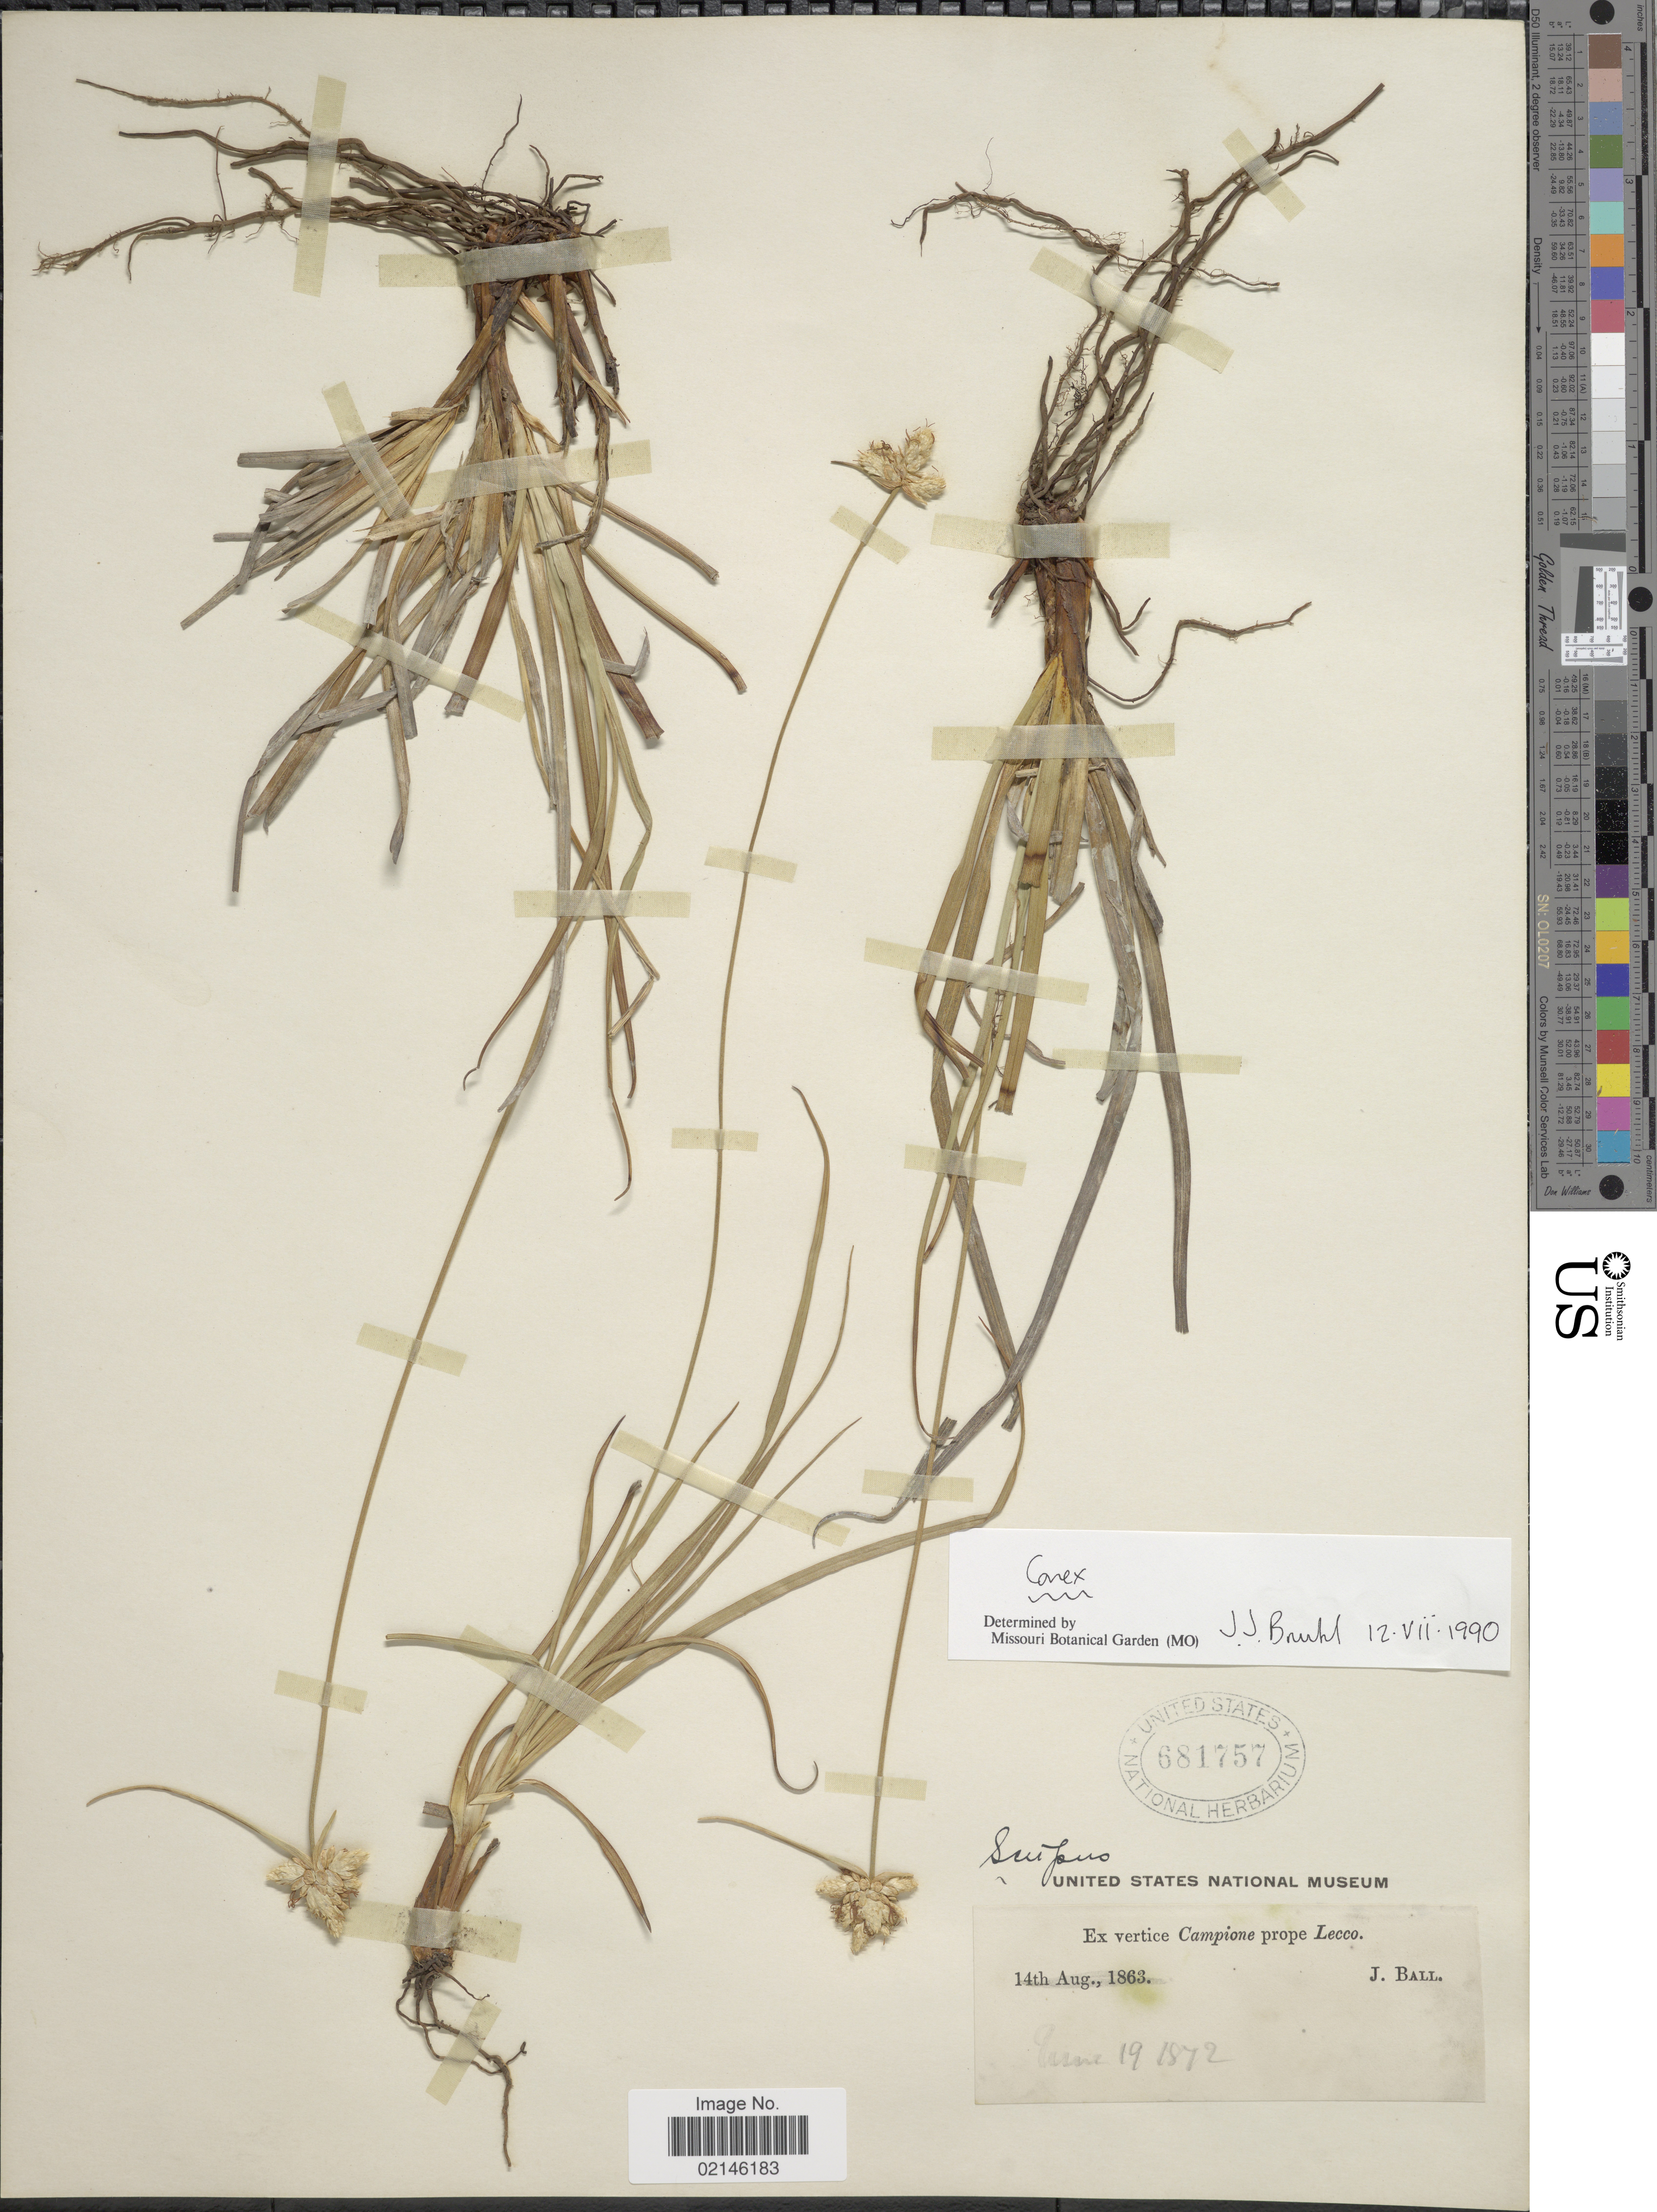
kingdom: Plantae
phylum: Tracheophyta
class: Liliopsida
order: Poales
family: Cyperaceae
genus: Carex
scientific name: Carex baldensis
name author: L.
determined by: Jimnéz-Mejias, Pedro, (UPOS), Universidad Pablo de Olavide (SPAIN)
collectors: J. Ball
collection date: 1872-06-19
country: Italy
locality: Ex vertice Campione prope Lecco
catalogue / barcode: US 681757